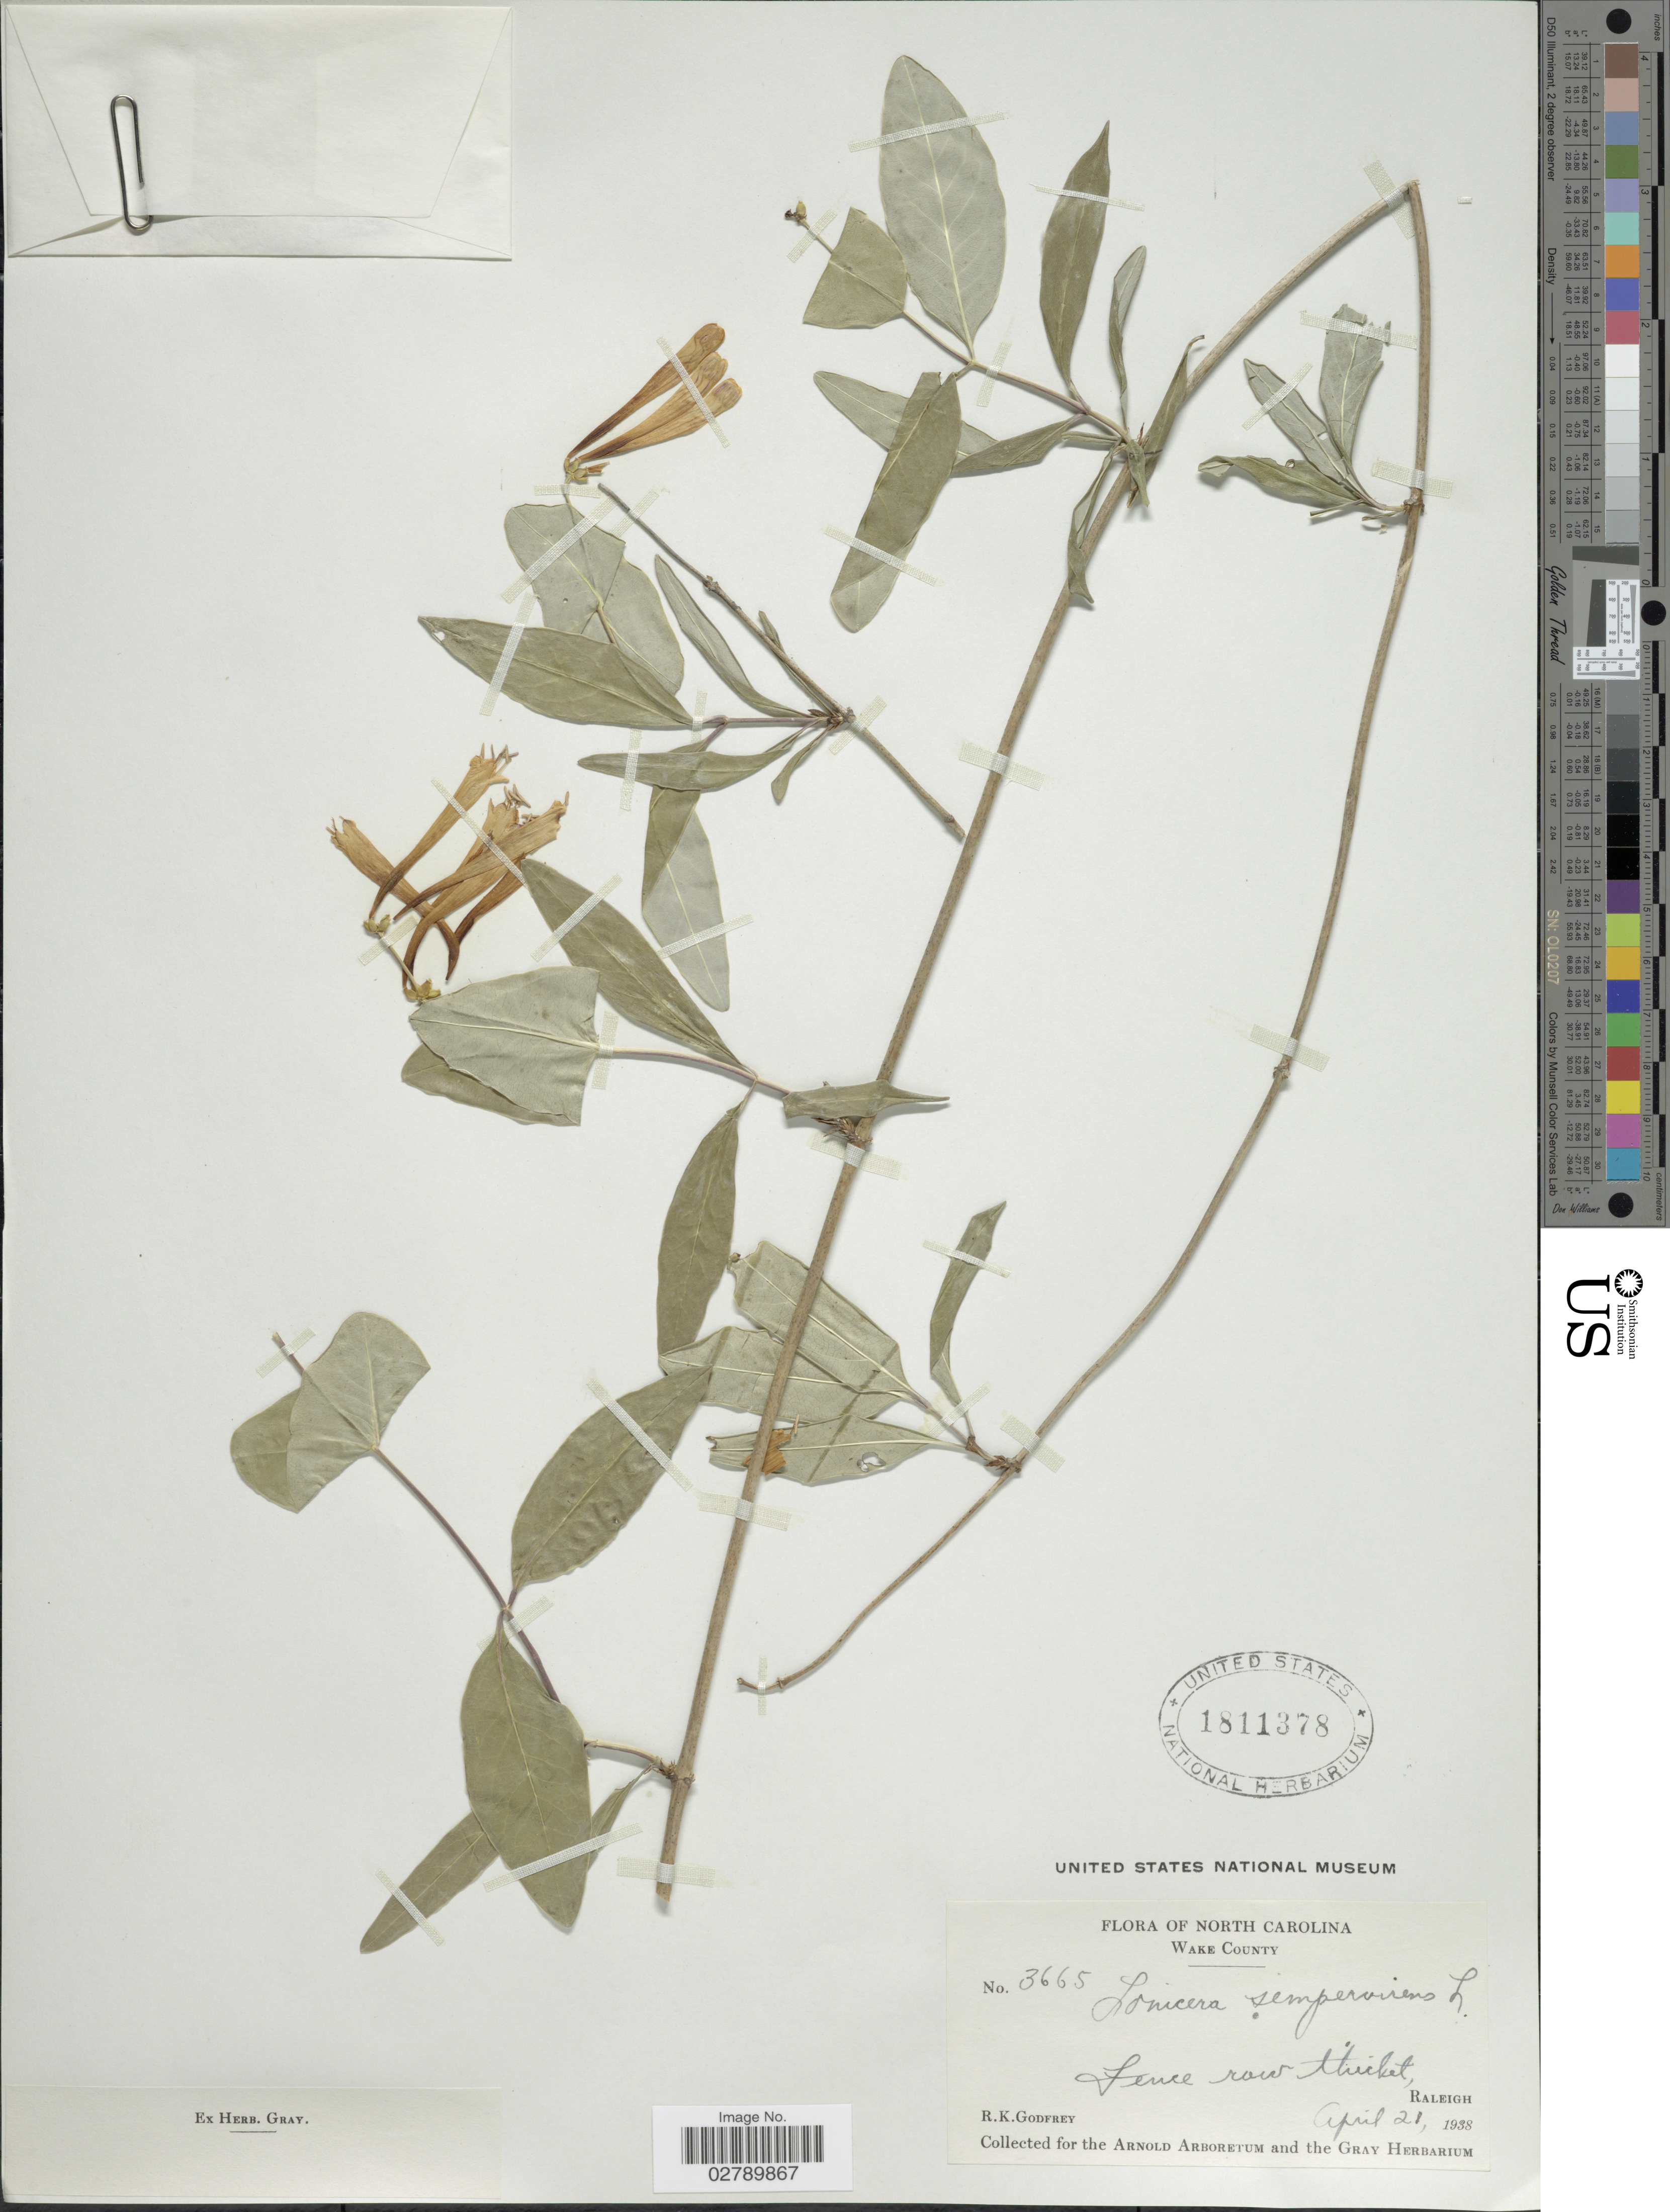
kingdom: Plantae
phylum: Tracheophyta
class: Magnoliopsida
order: Dipsacales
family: Caprifoliaceae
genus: Lonicera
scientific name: Lonicera sempervirens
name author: L.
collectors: R. K. Godfrey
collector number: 3665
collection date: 1938-04-21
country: United States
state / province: North Carolina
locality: Wake County. Raleigh.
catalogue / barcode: US 1811378